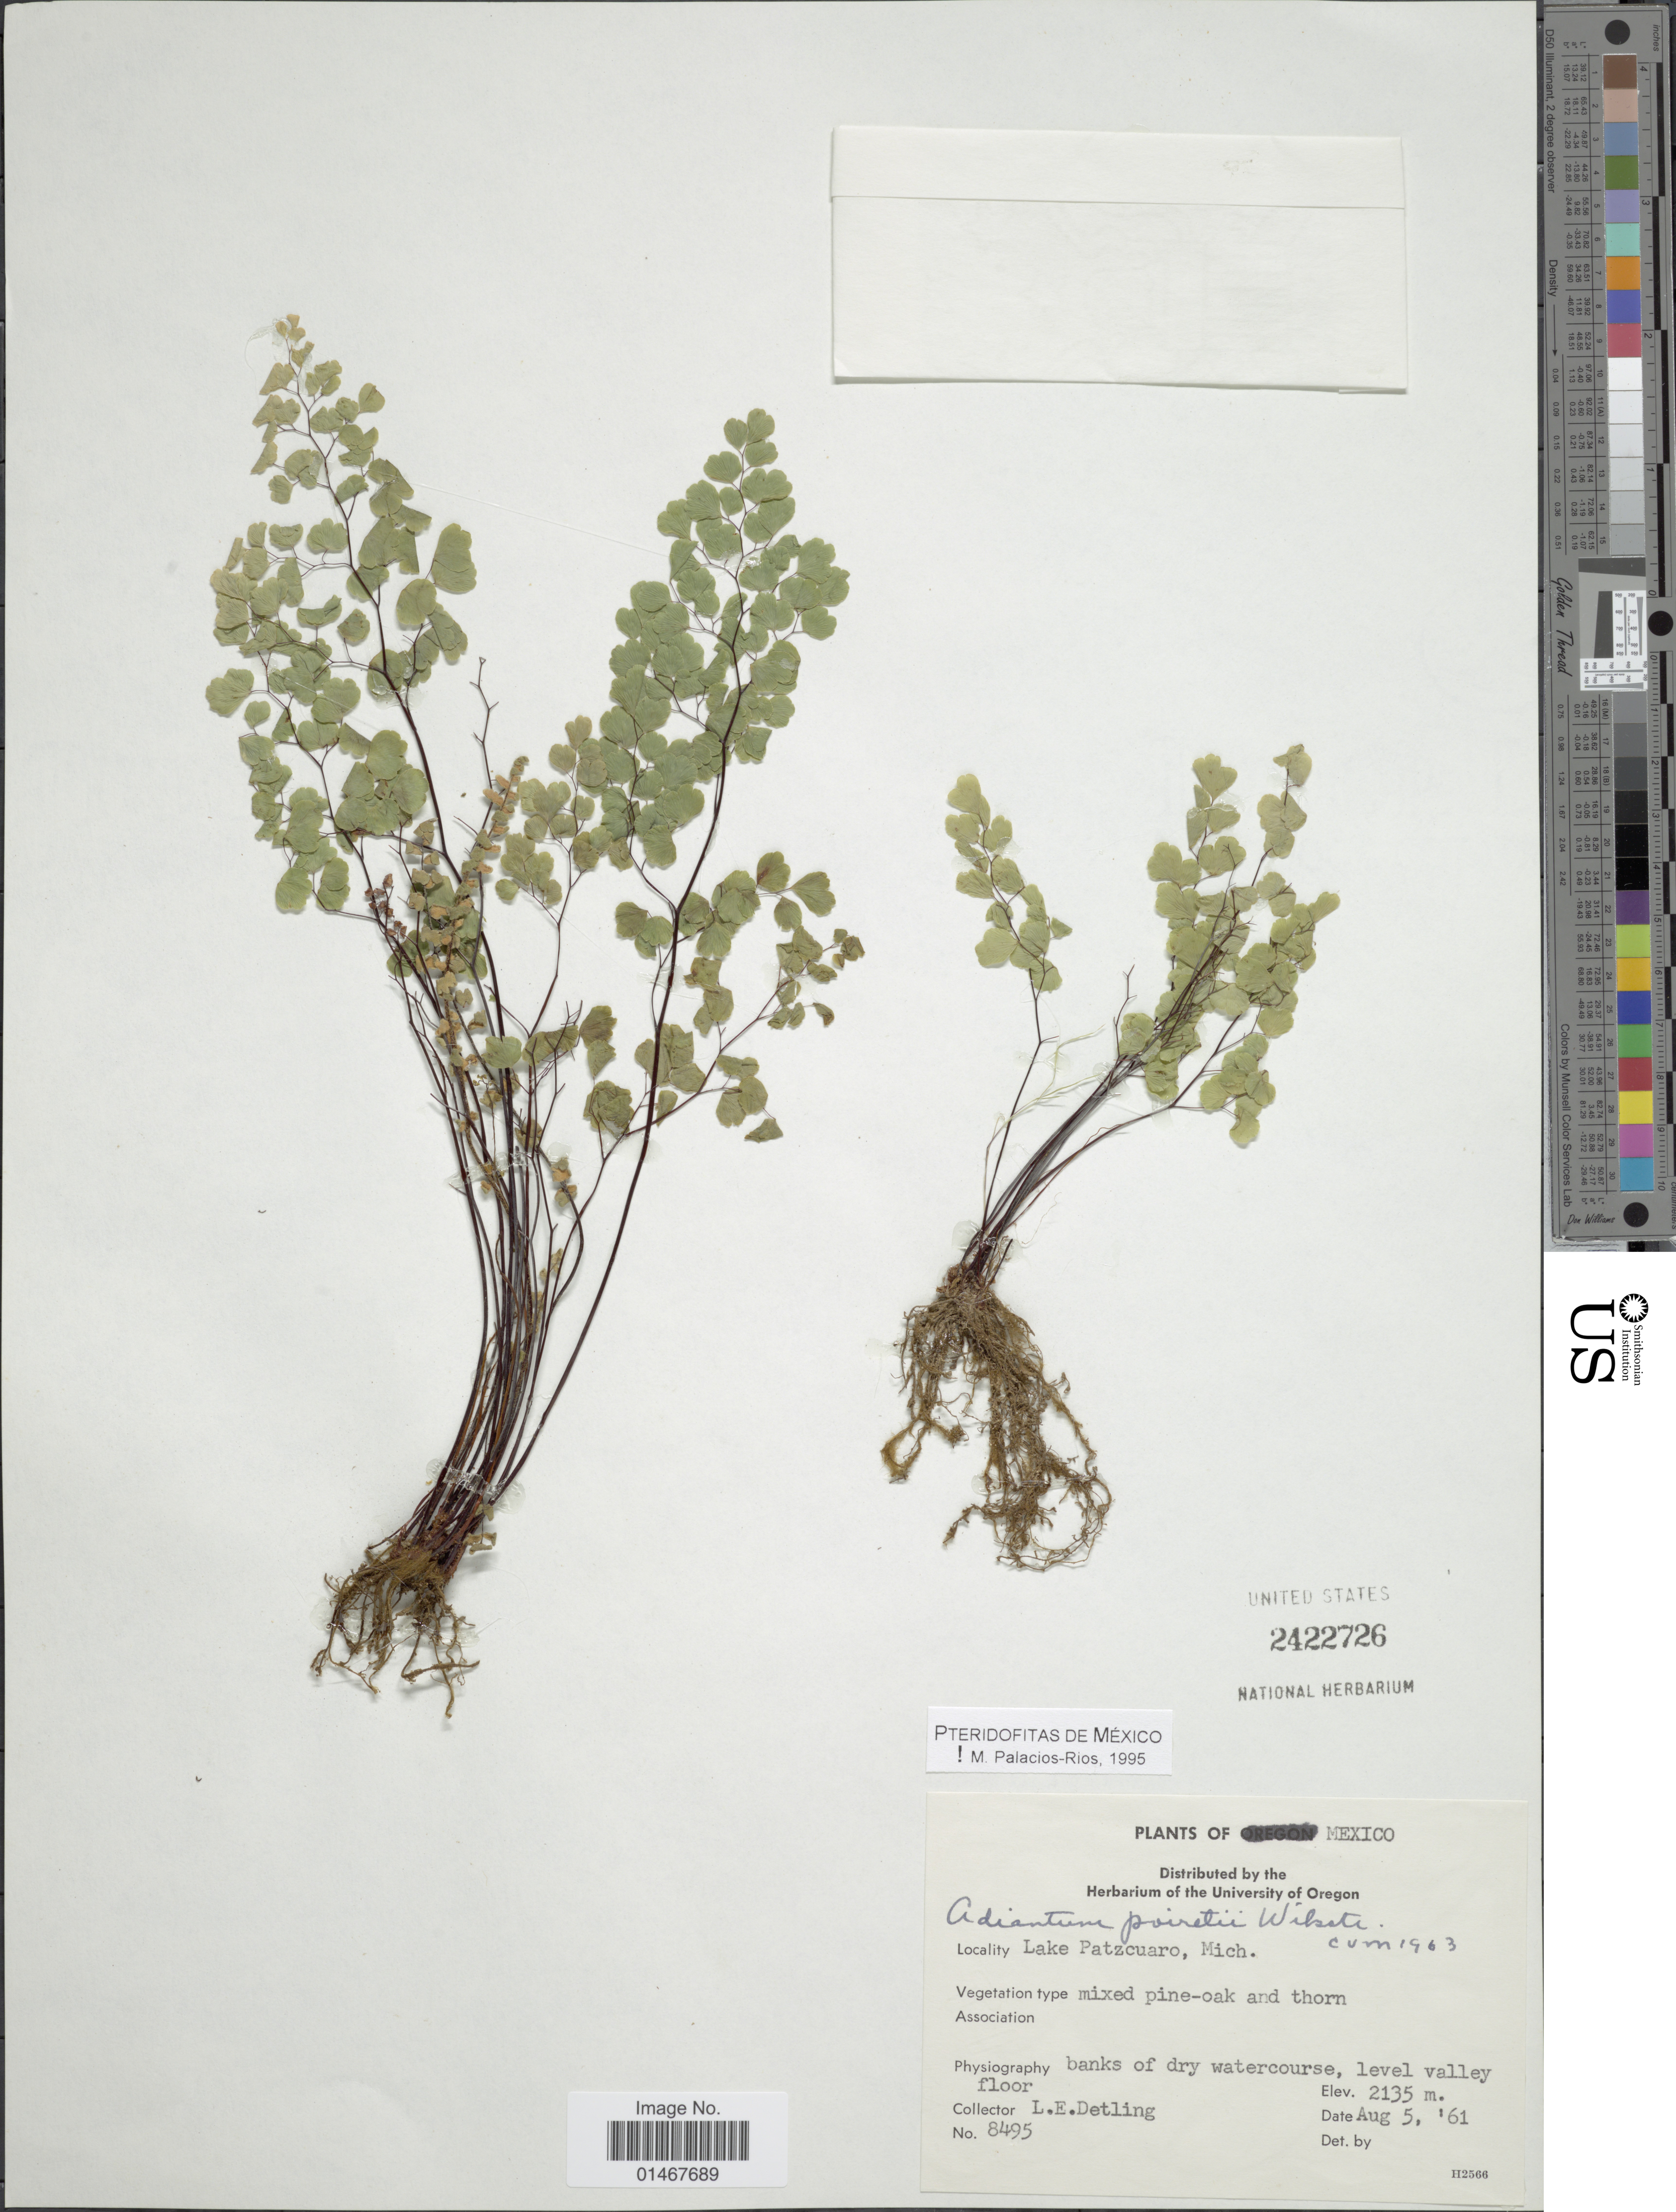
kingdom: Plantae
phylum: Tracheophyta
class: Polypodiopsida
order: Polypodiales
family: Pteridaceae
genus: Adiantum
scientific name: Adiantum poiretii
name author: Wikstr.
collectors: L. E. Detling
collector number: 8495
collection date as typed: Transcribed d/m/y: 5/8/61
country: Mexico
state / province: Michoacán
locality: Lake Patzcuaro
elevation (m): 2135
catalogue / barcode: US 2422726